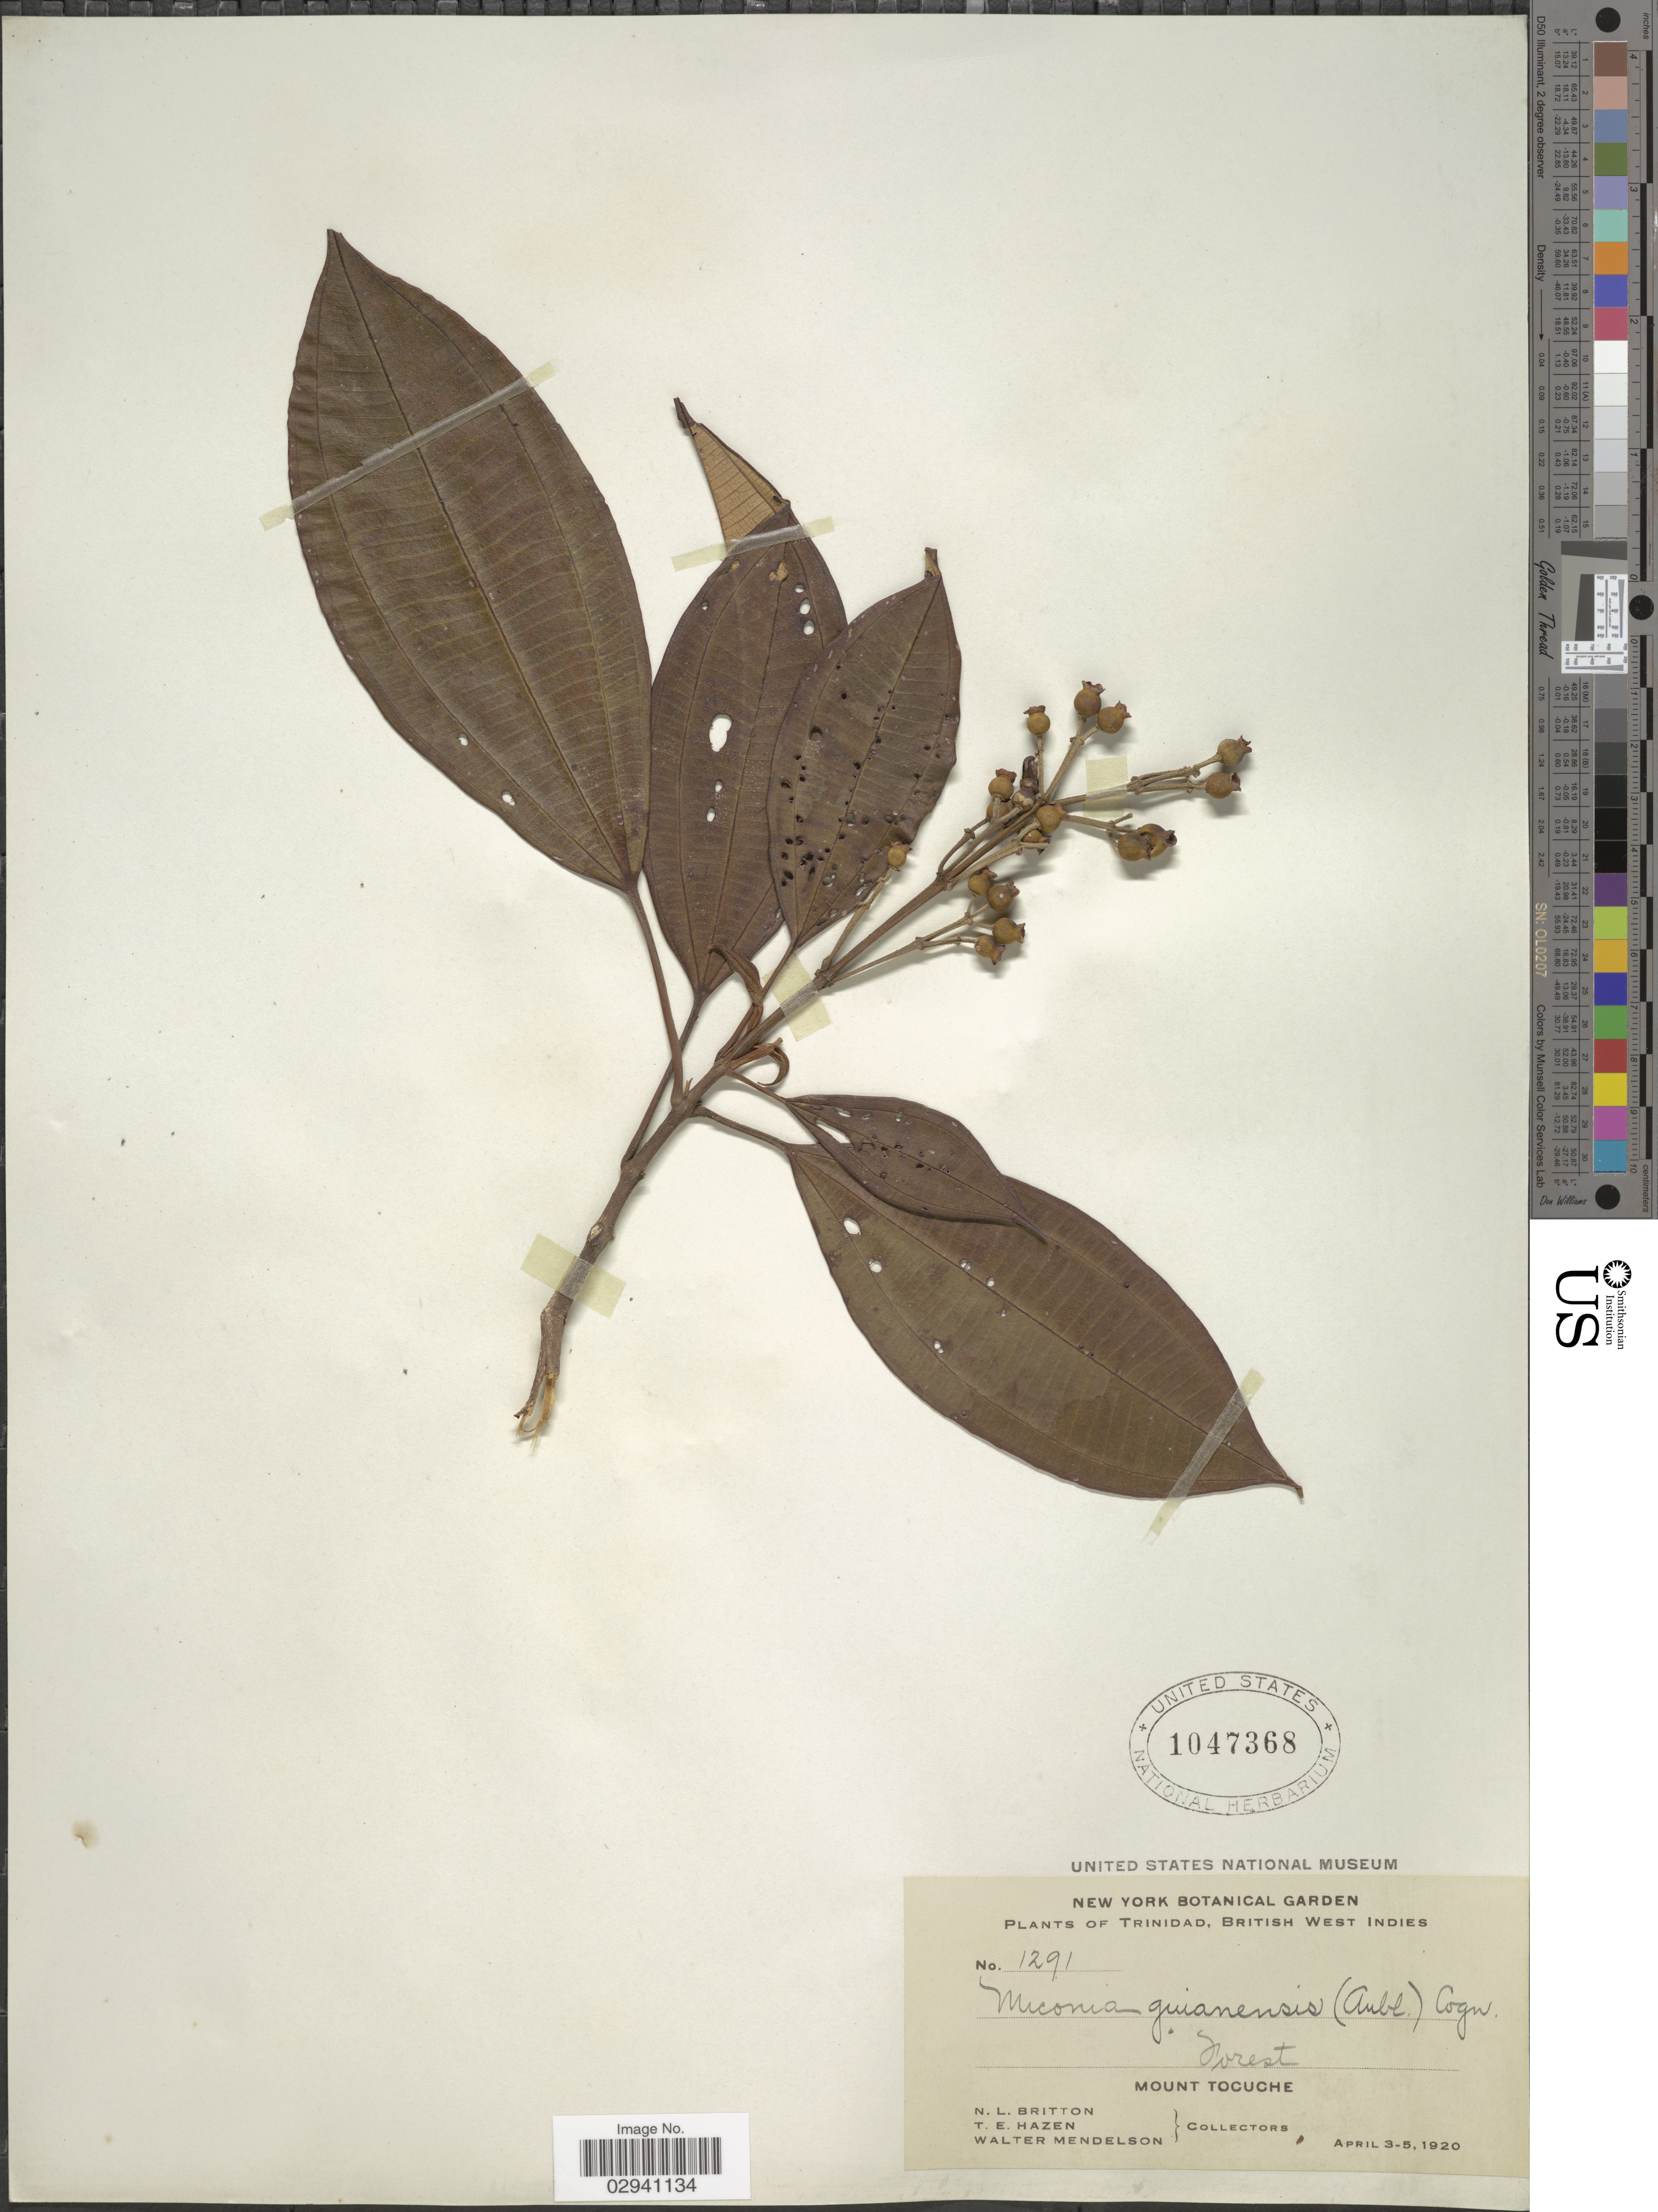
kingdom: Plantae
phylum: Tracheophyta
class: Magnoliopsida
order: Myrtales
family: Melastomataceae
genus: Miconia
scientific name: Miconia mirabilis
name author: (Aubl.) L.O. Williams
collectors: N. Britton, T. E. Hazen & W. Mendelson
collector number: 1291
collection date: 1920-04-03/1920-04-05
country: Trinidad and Tobago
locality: Trinidad. Mount Tocuche.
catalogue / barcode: US 1047368